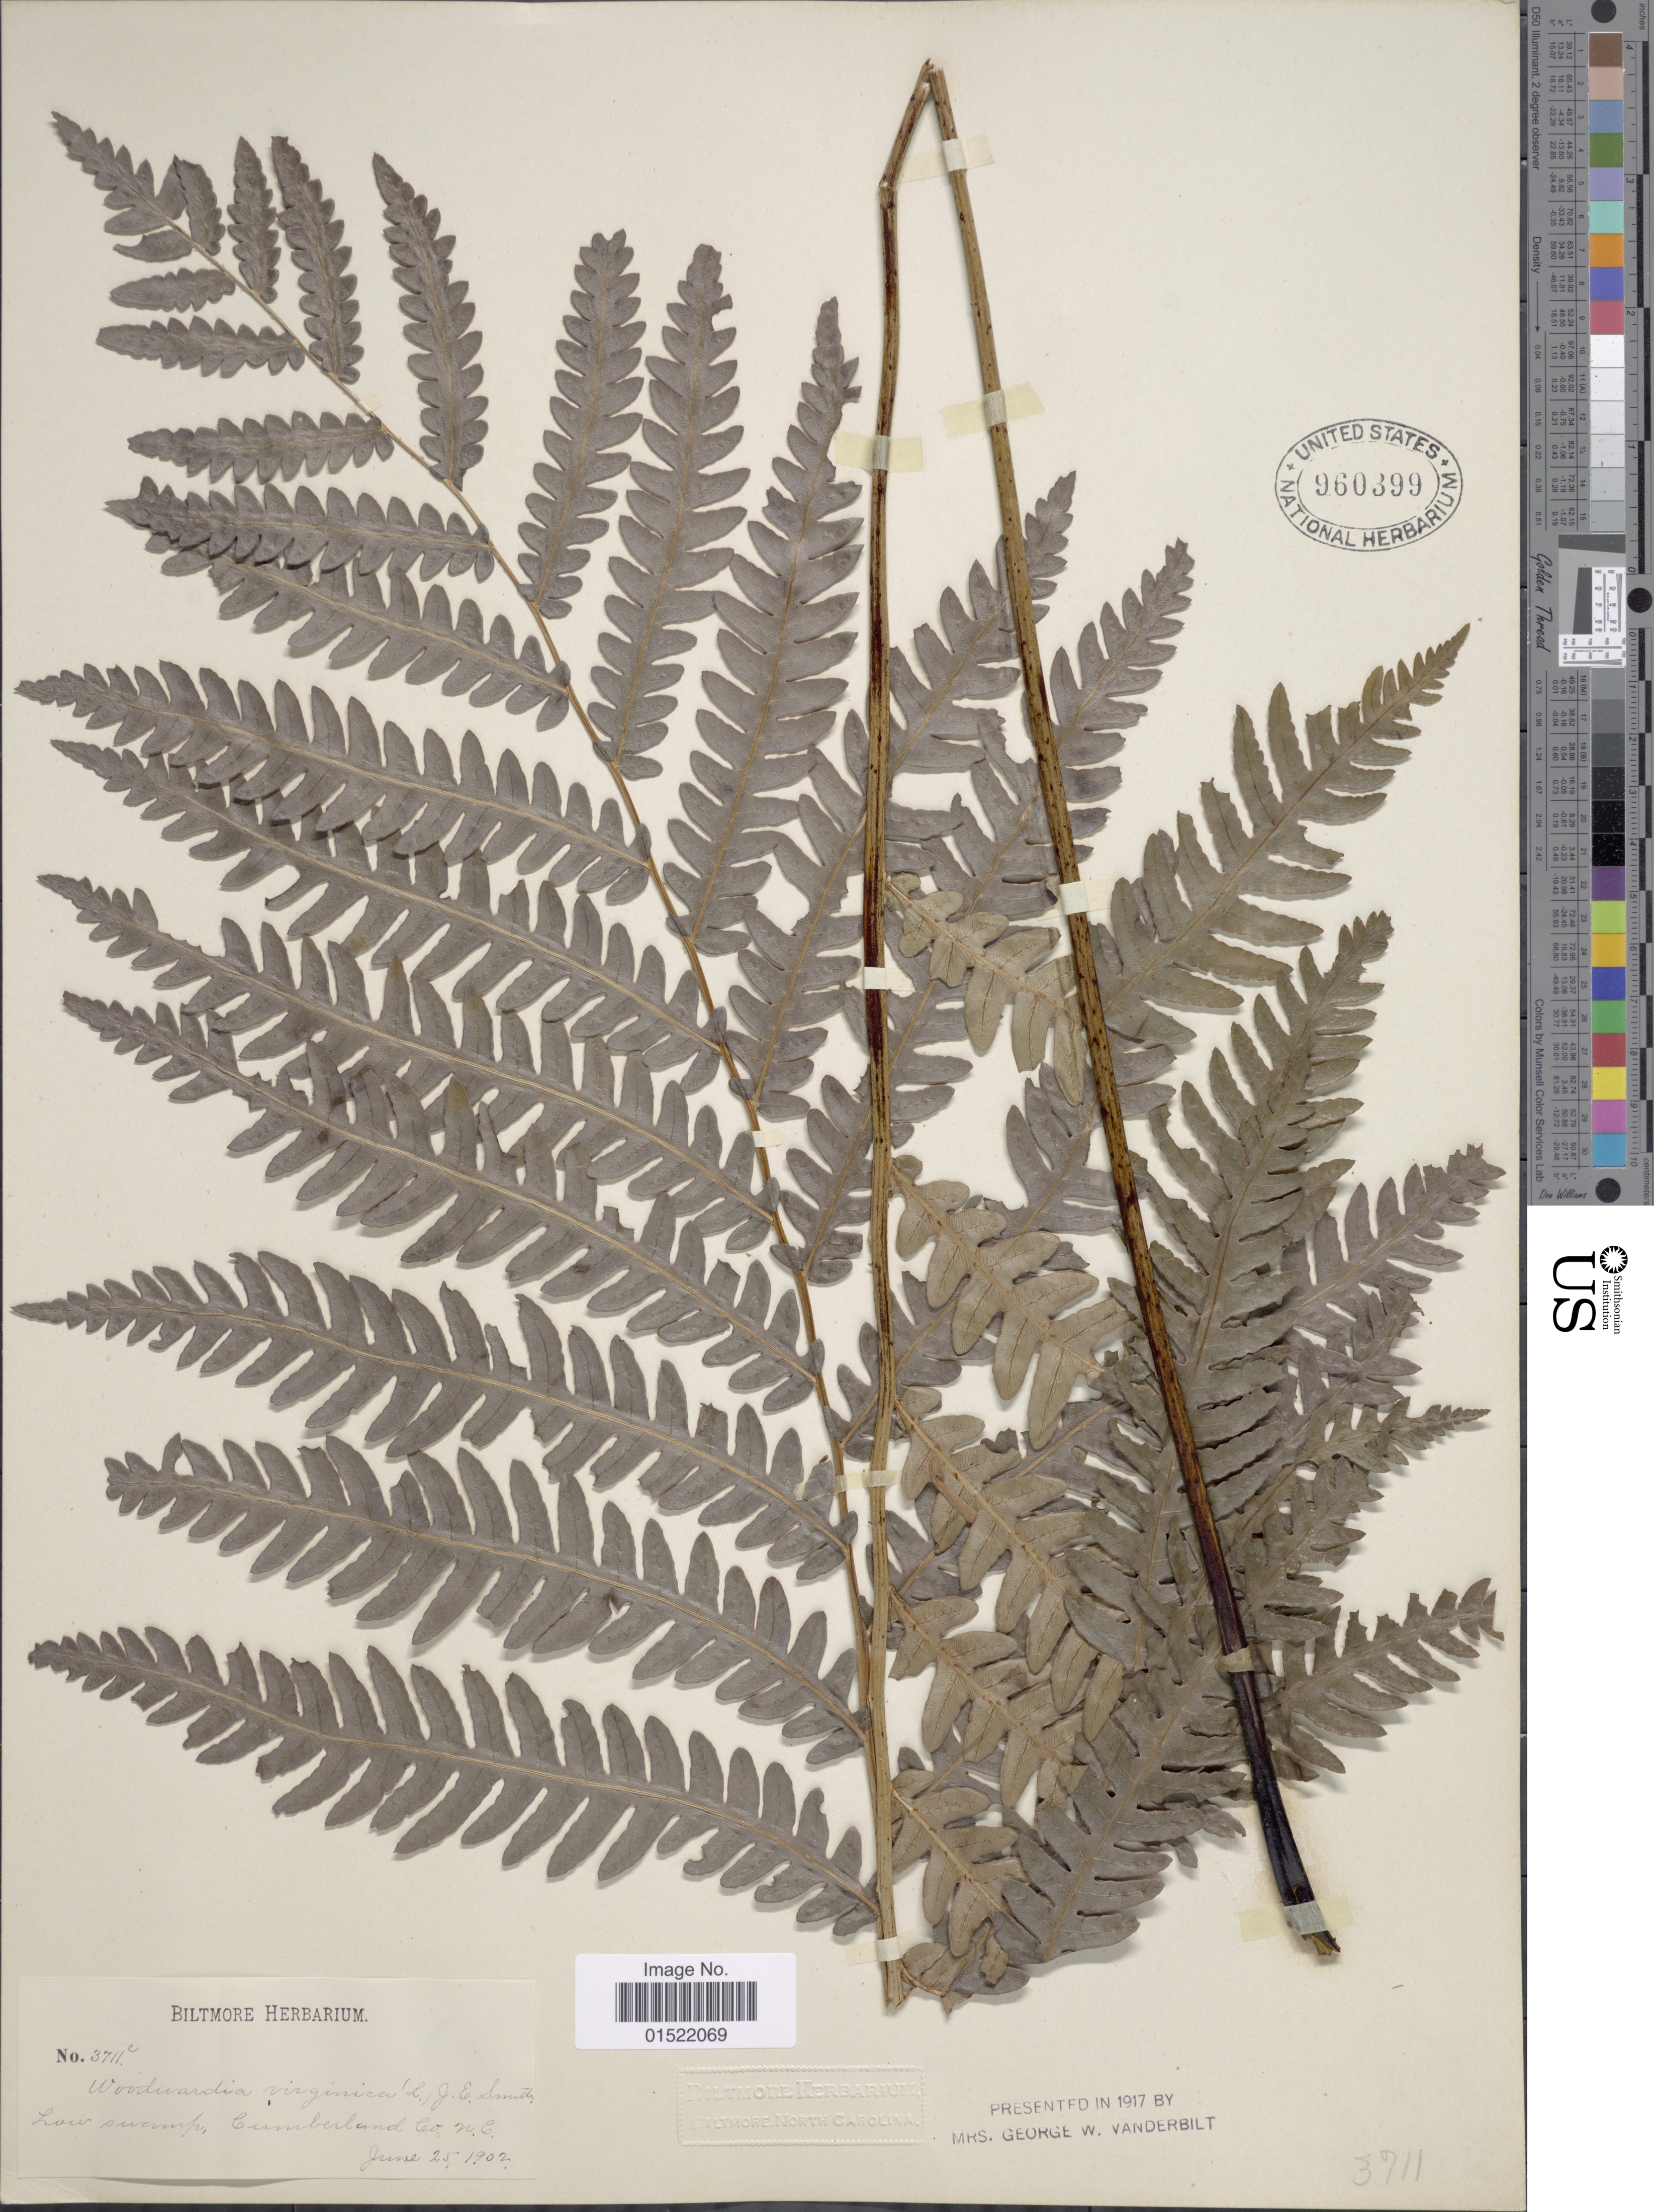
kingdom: Plantae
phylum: Tracheophyta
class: Polypodiopsida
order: Polypodiales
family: Blechnaceae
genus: Woodwardia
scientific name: Woodwardia virginica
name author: (L.) R.M. Sm.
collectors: ex herb. Biltmore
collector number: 3711c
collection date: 1902-06-25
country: United States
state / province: North Carolina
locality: Low swamp, Cumberland Co., N.C.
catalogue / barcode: US 960399